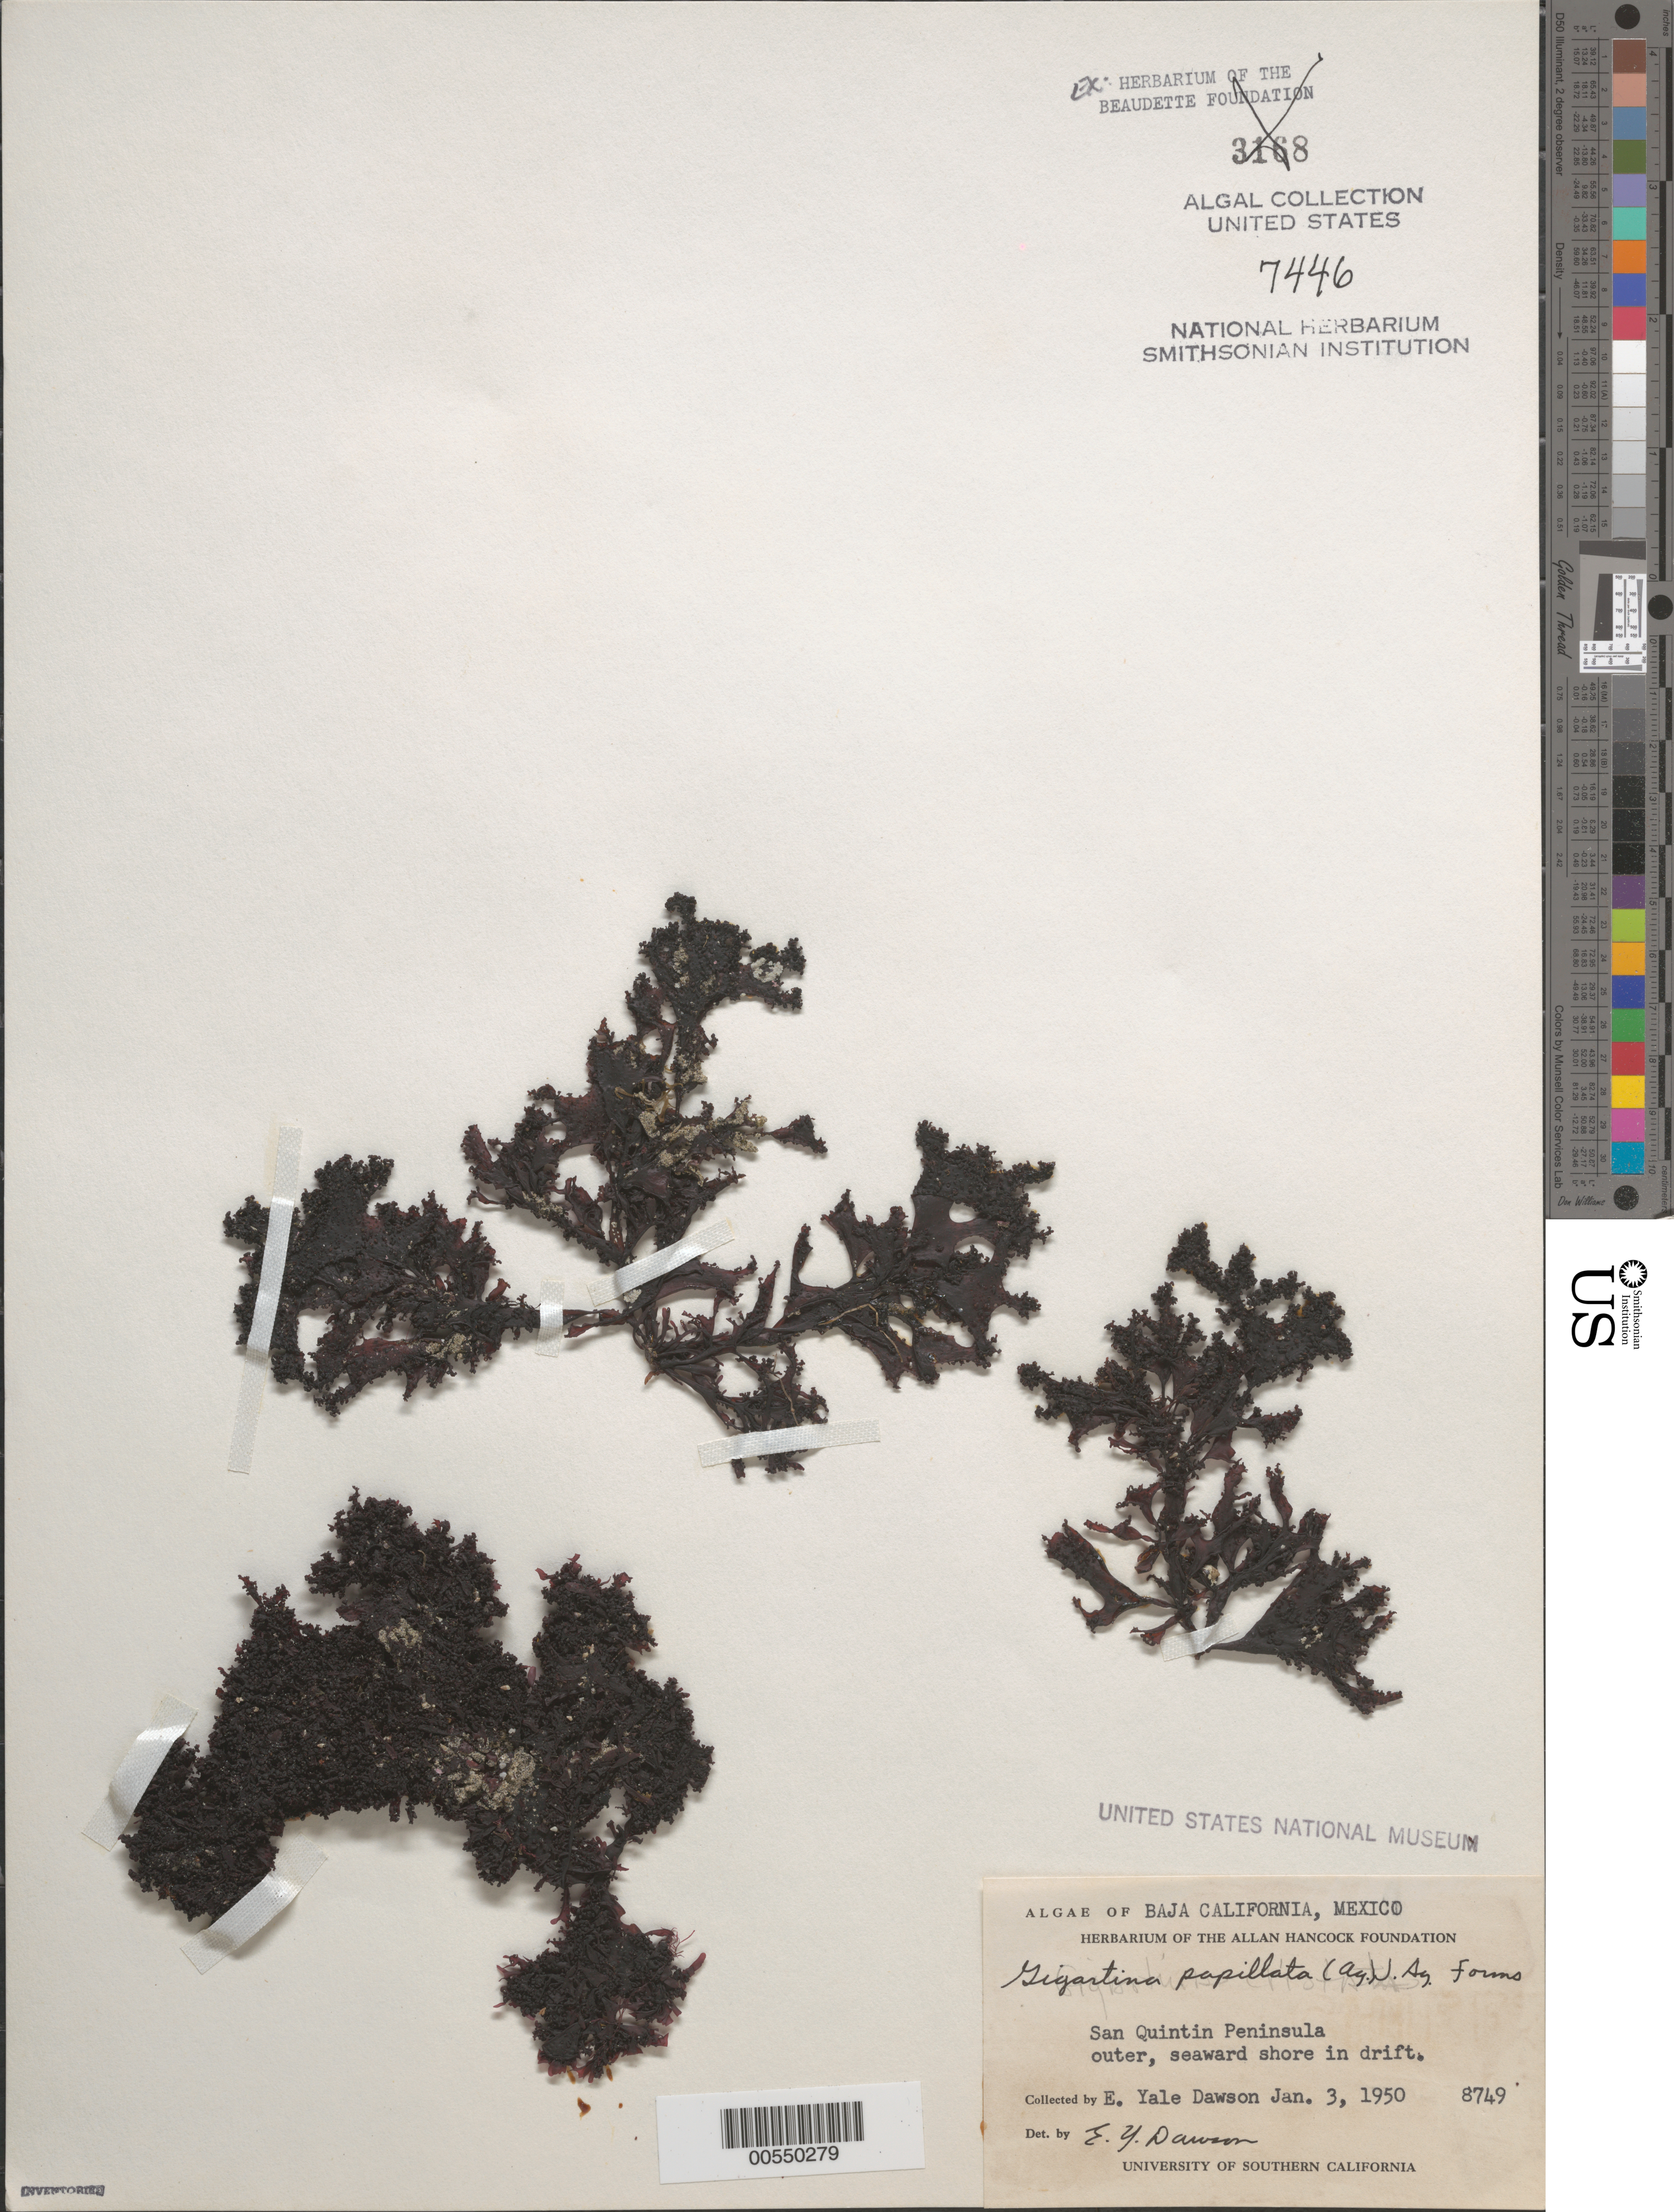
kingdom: Plantae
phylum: Rhodophyta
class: Florideophyceae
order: Gigartinales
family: Phyllophoraceae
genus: Mastocarpus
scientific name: Mastocarpus papillatus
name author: (C. Agardh) Kütz.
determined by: Algae name updating Project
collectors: E. Y. Dawson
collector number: EYD 8749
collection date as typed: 03 Jan 1950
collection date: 1950-01-03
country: Mexico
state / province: Baja California Norte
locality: San Quintin Peninsula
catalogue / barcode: US 7446